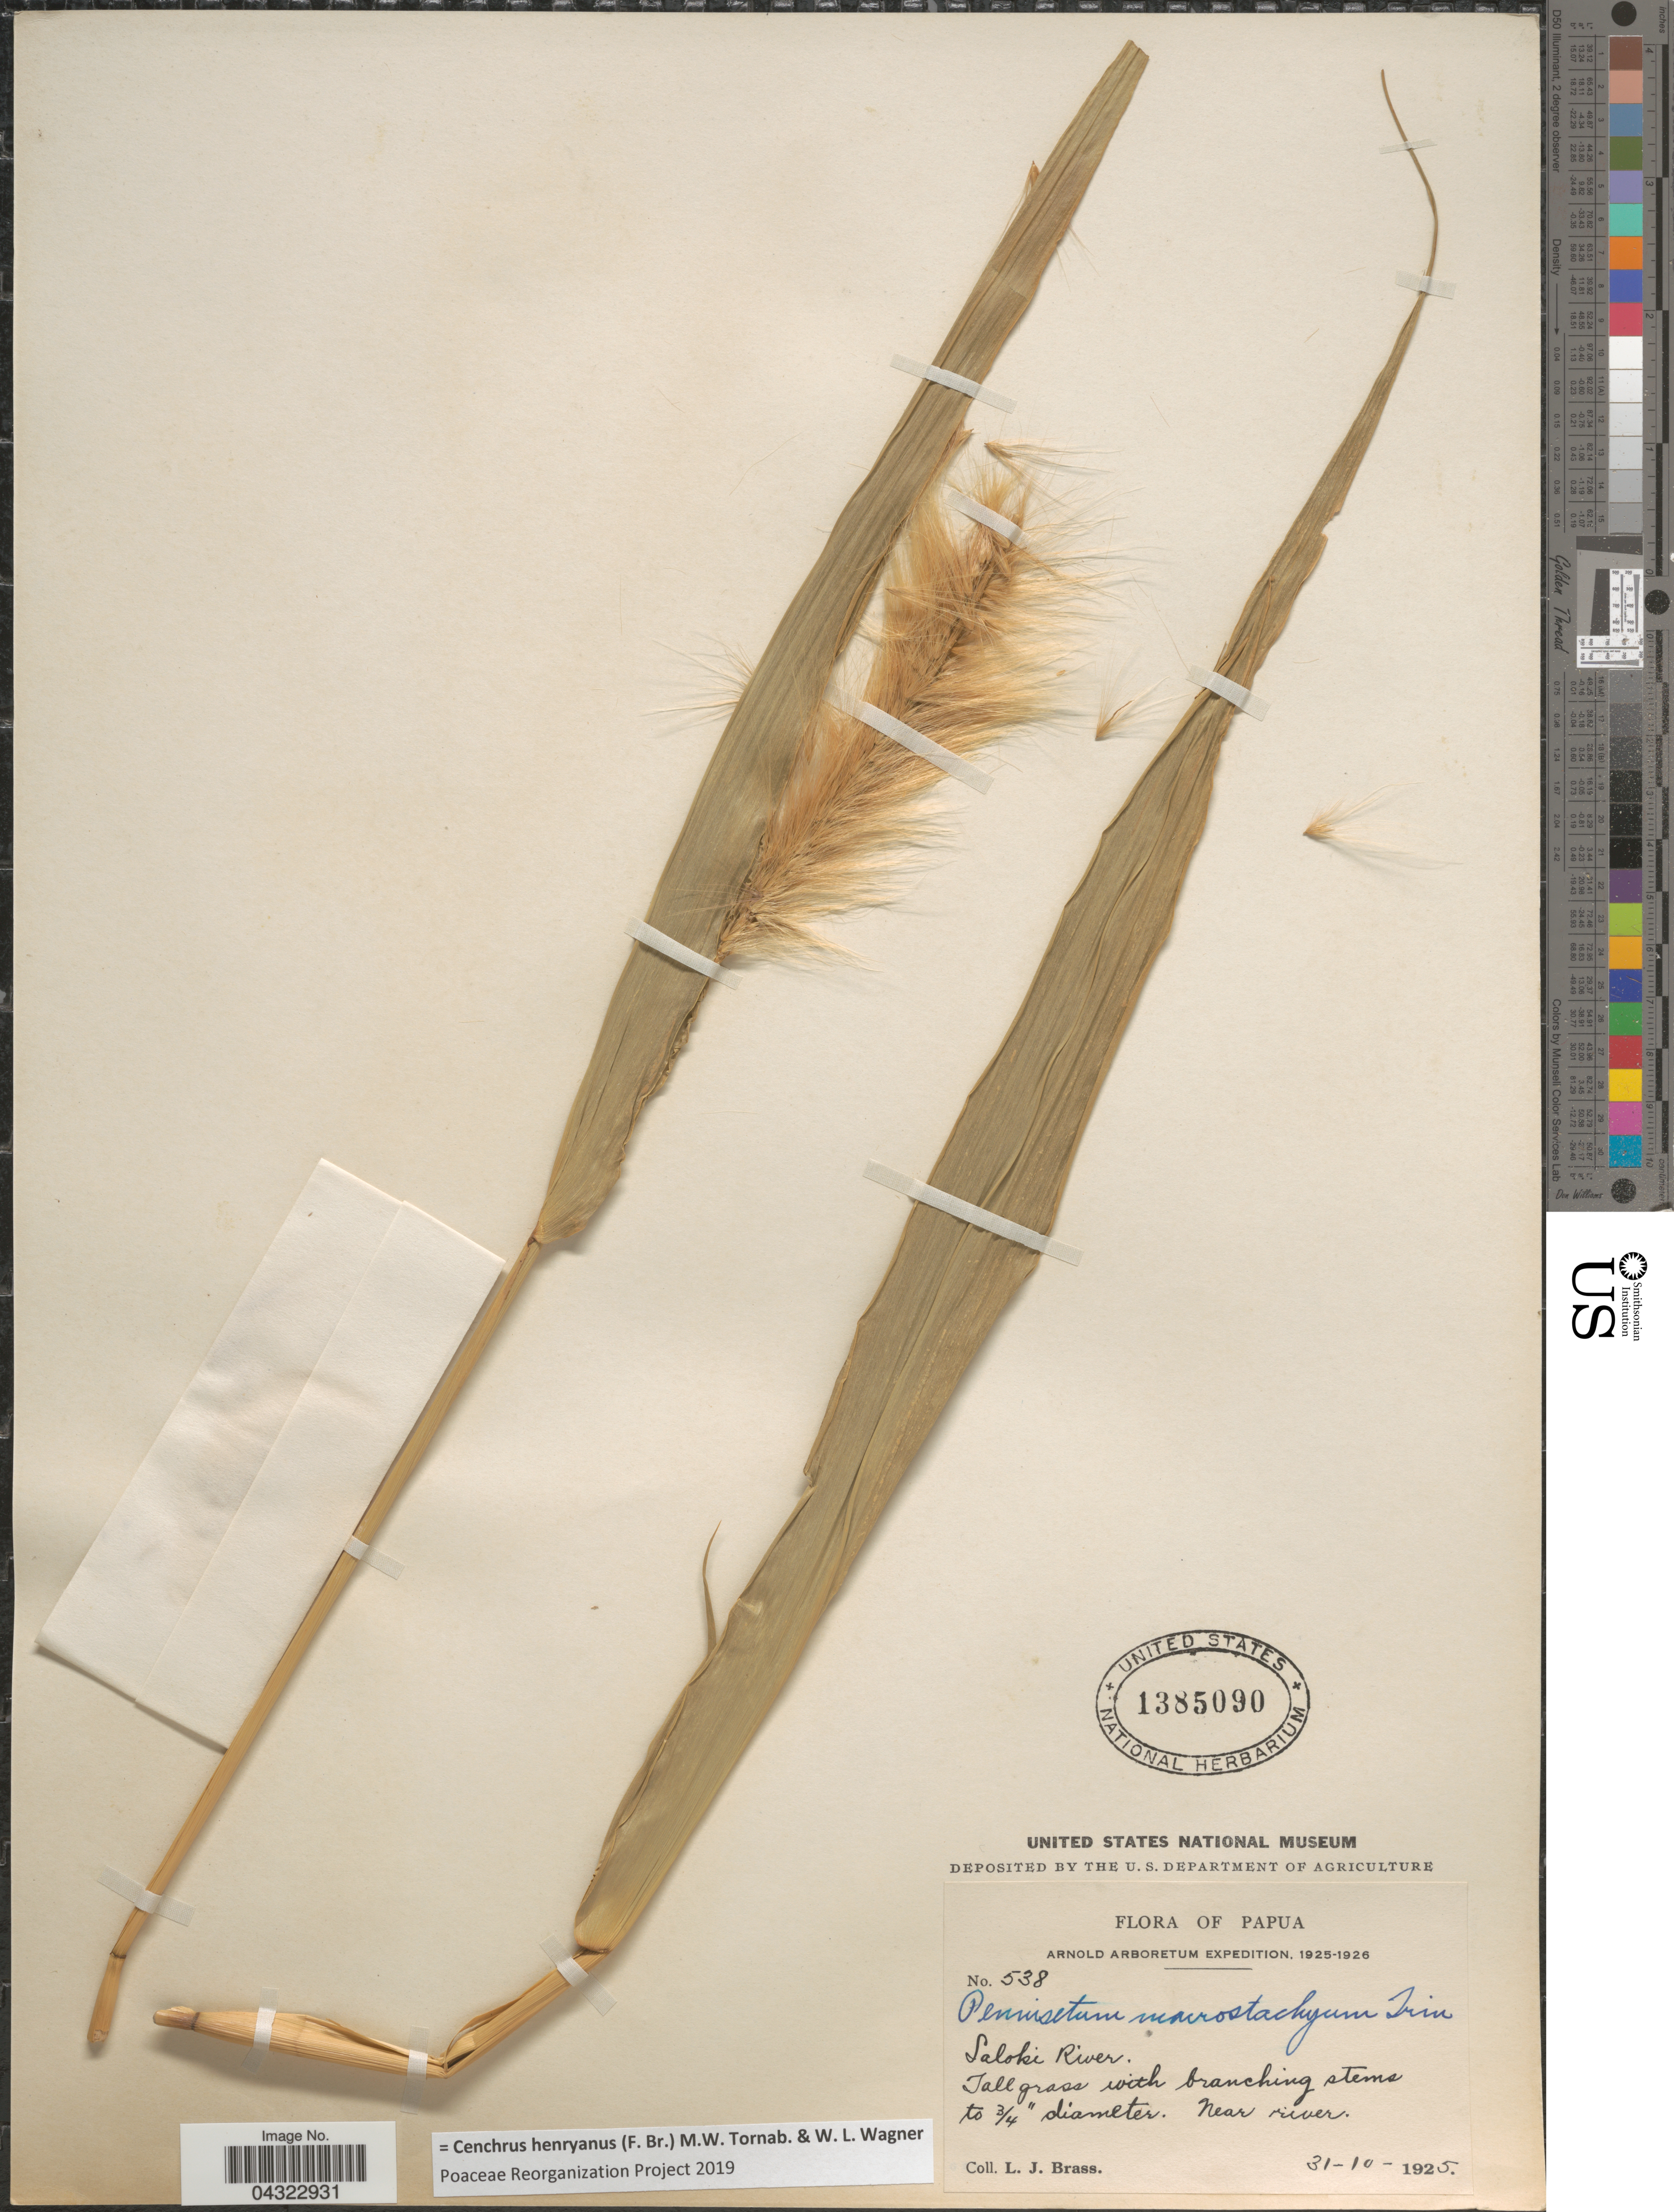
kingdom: Plantae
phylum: Tracheophyta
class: Liliopsida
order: Poales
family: Poaceae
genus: Cenchrus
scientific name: Cenchrus henryanus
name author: (F. Br.) M.W. Tornab. & W.L. Wagner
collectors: L. J. Brass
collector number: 538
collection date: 1925-10-31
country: Indonesia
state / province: Papua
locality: Arnold Arboretum Expedition, 1925-1926. Saloki River. Near river.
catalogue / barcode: US 1385090